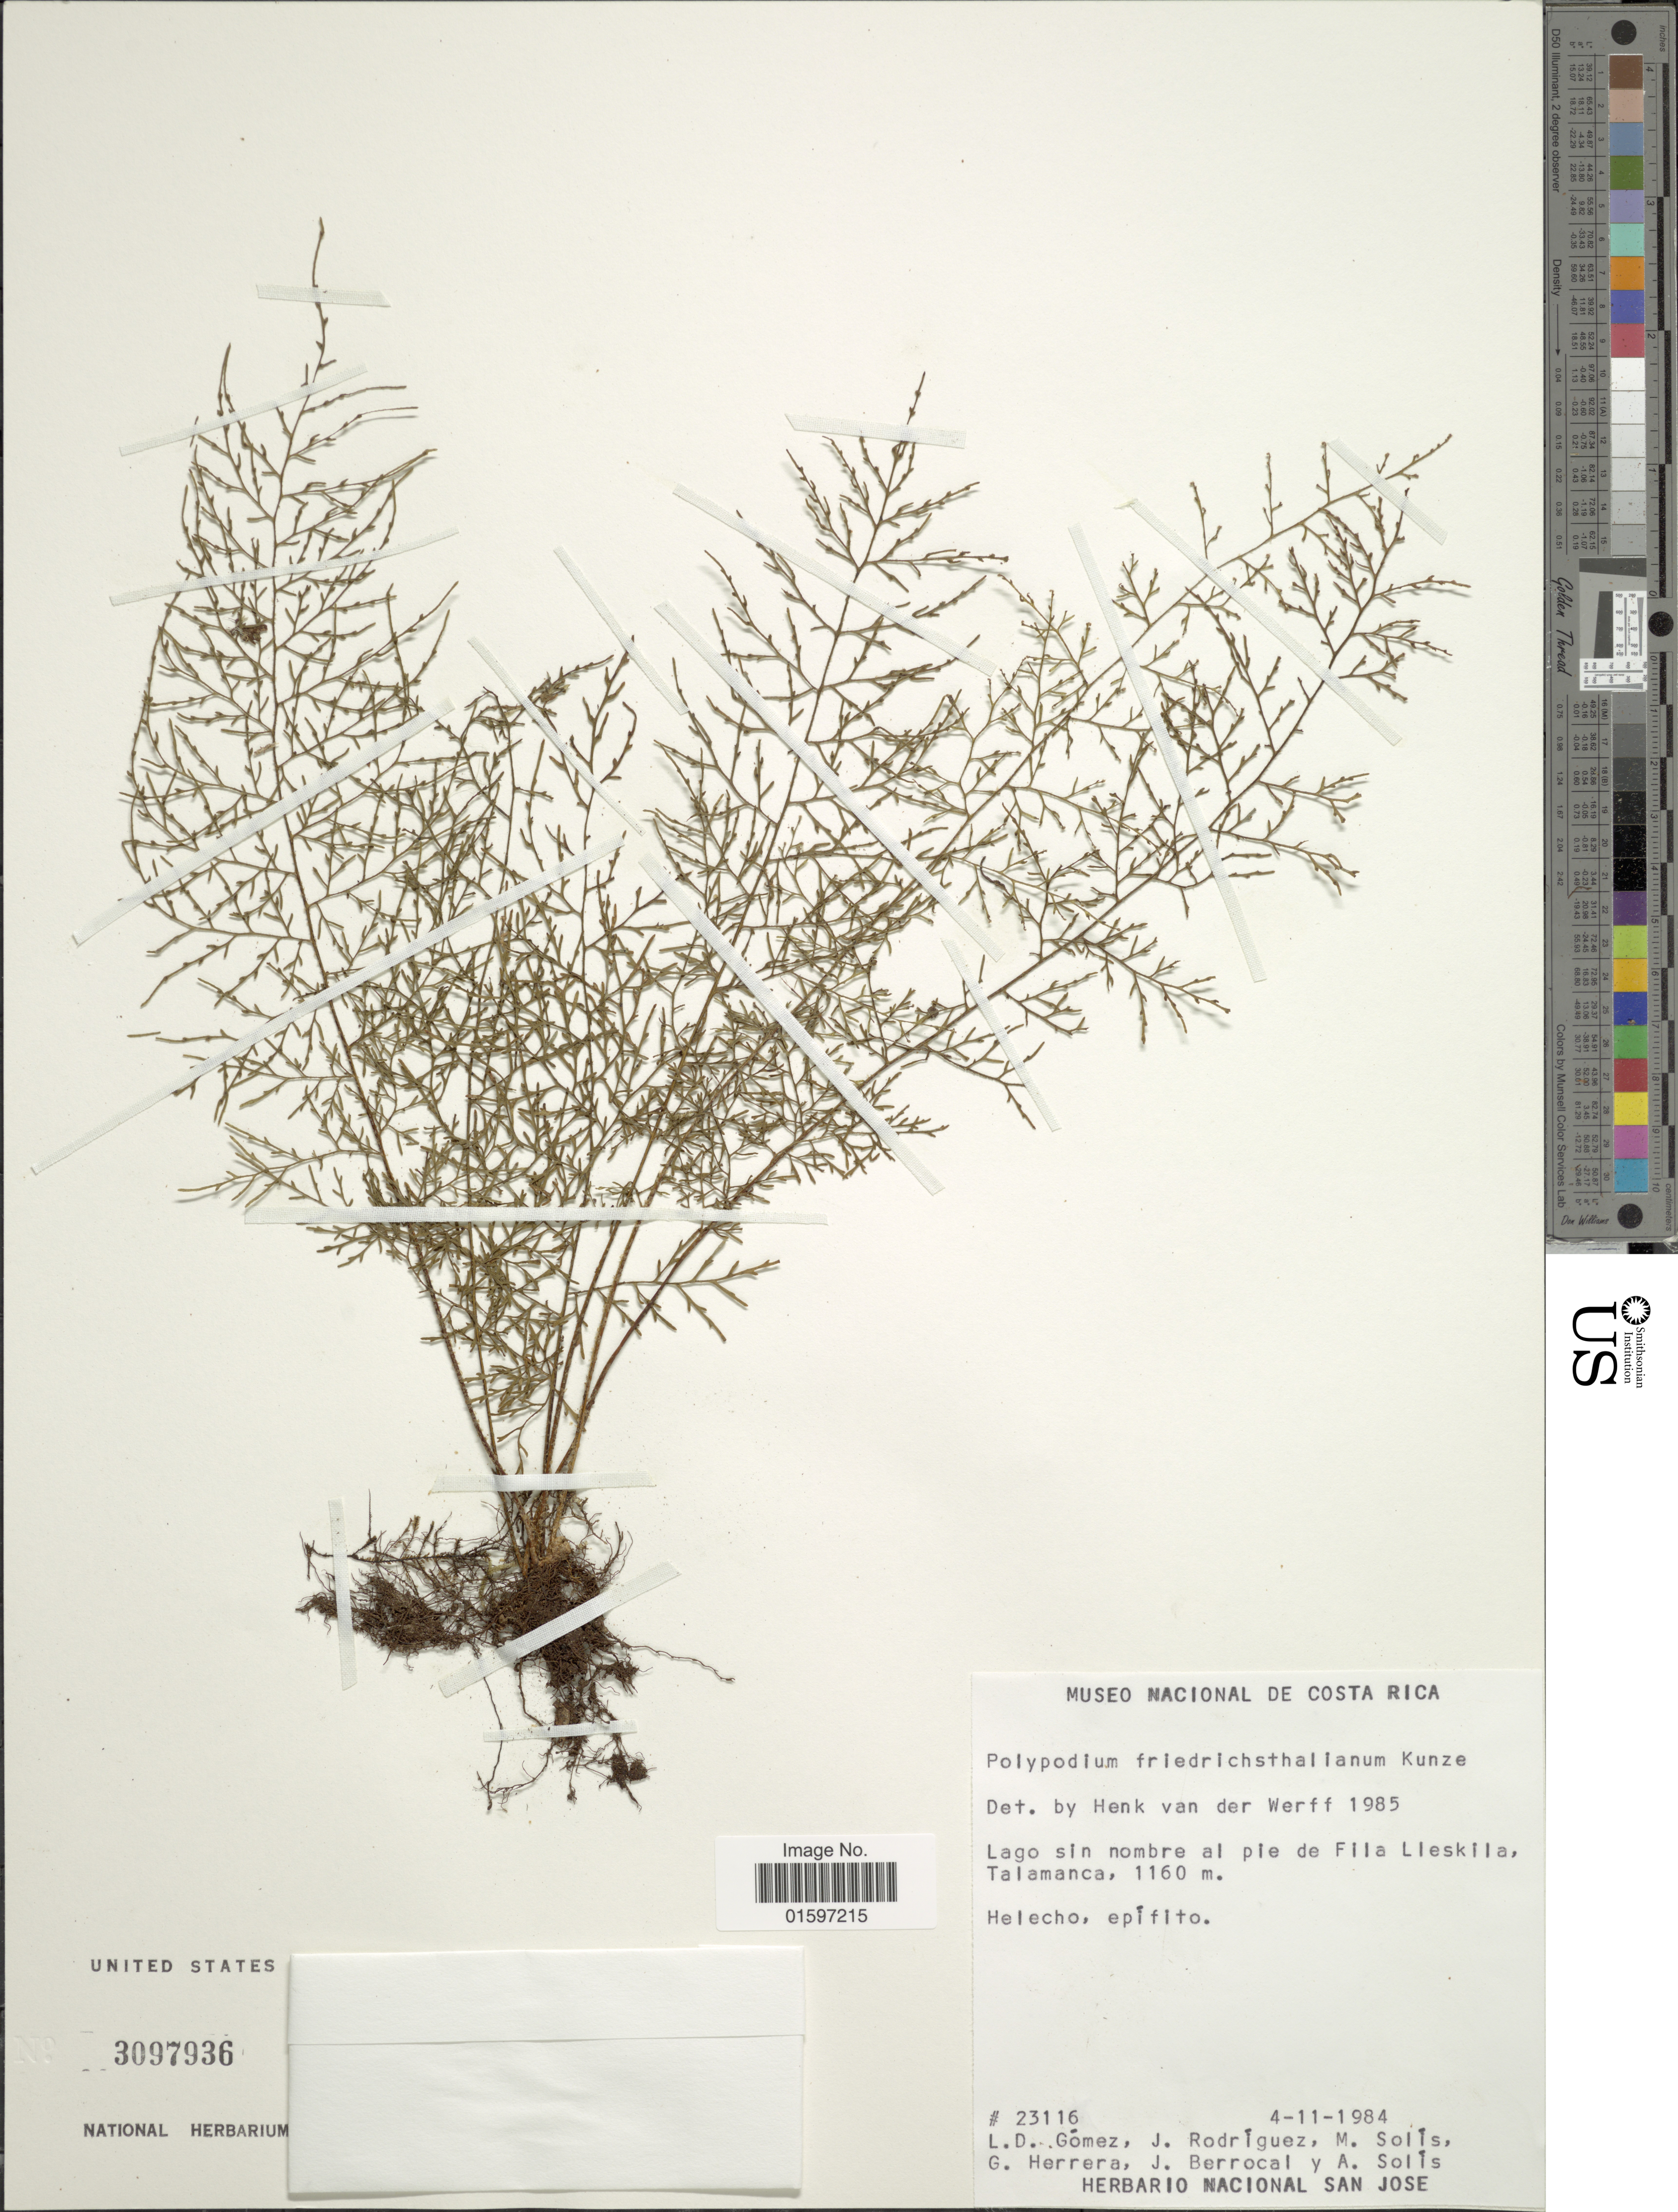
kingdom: Plantae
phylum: Tracheophyta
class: Polypodiopsida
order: Polypodiales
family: Polypodiaceae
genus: Pleopeltis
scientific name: Pleopeltis friedrichsthaliana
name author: (Kunze)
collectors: L. D. Gómez, J. Rodríguez, M. Solís, G. Herrera & et al.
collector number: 23116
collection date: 1984-11-04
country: Costa Rica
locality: Lago sin nombre al pie de Fila Lleskila Talamanca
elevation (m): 1160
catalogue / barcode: US 3097936